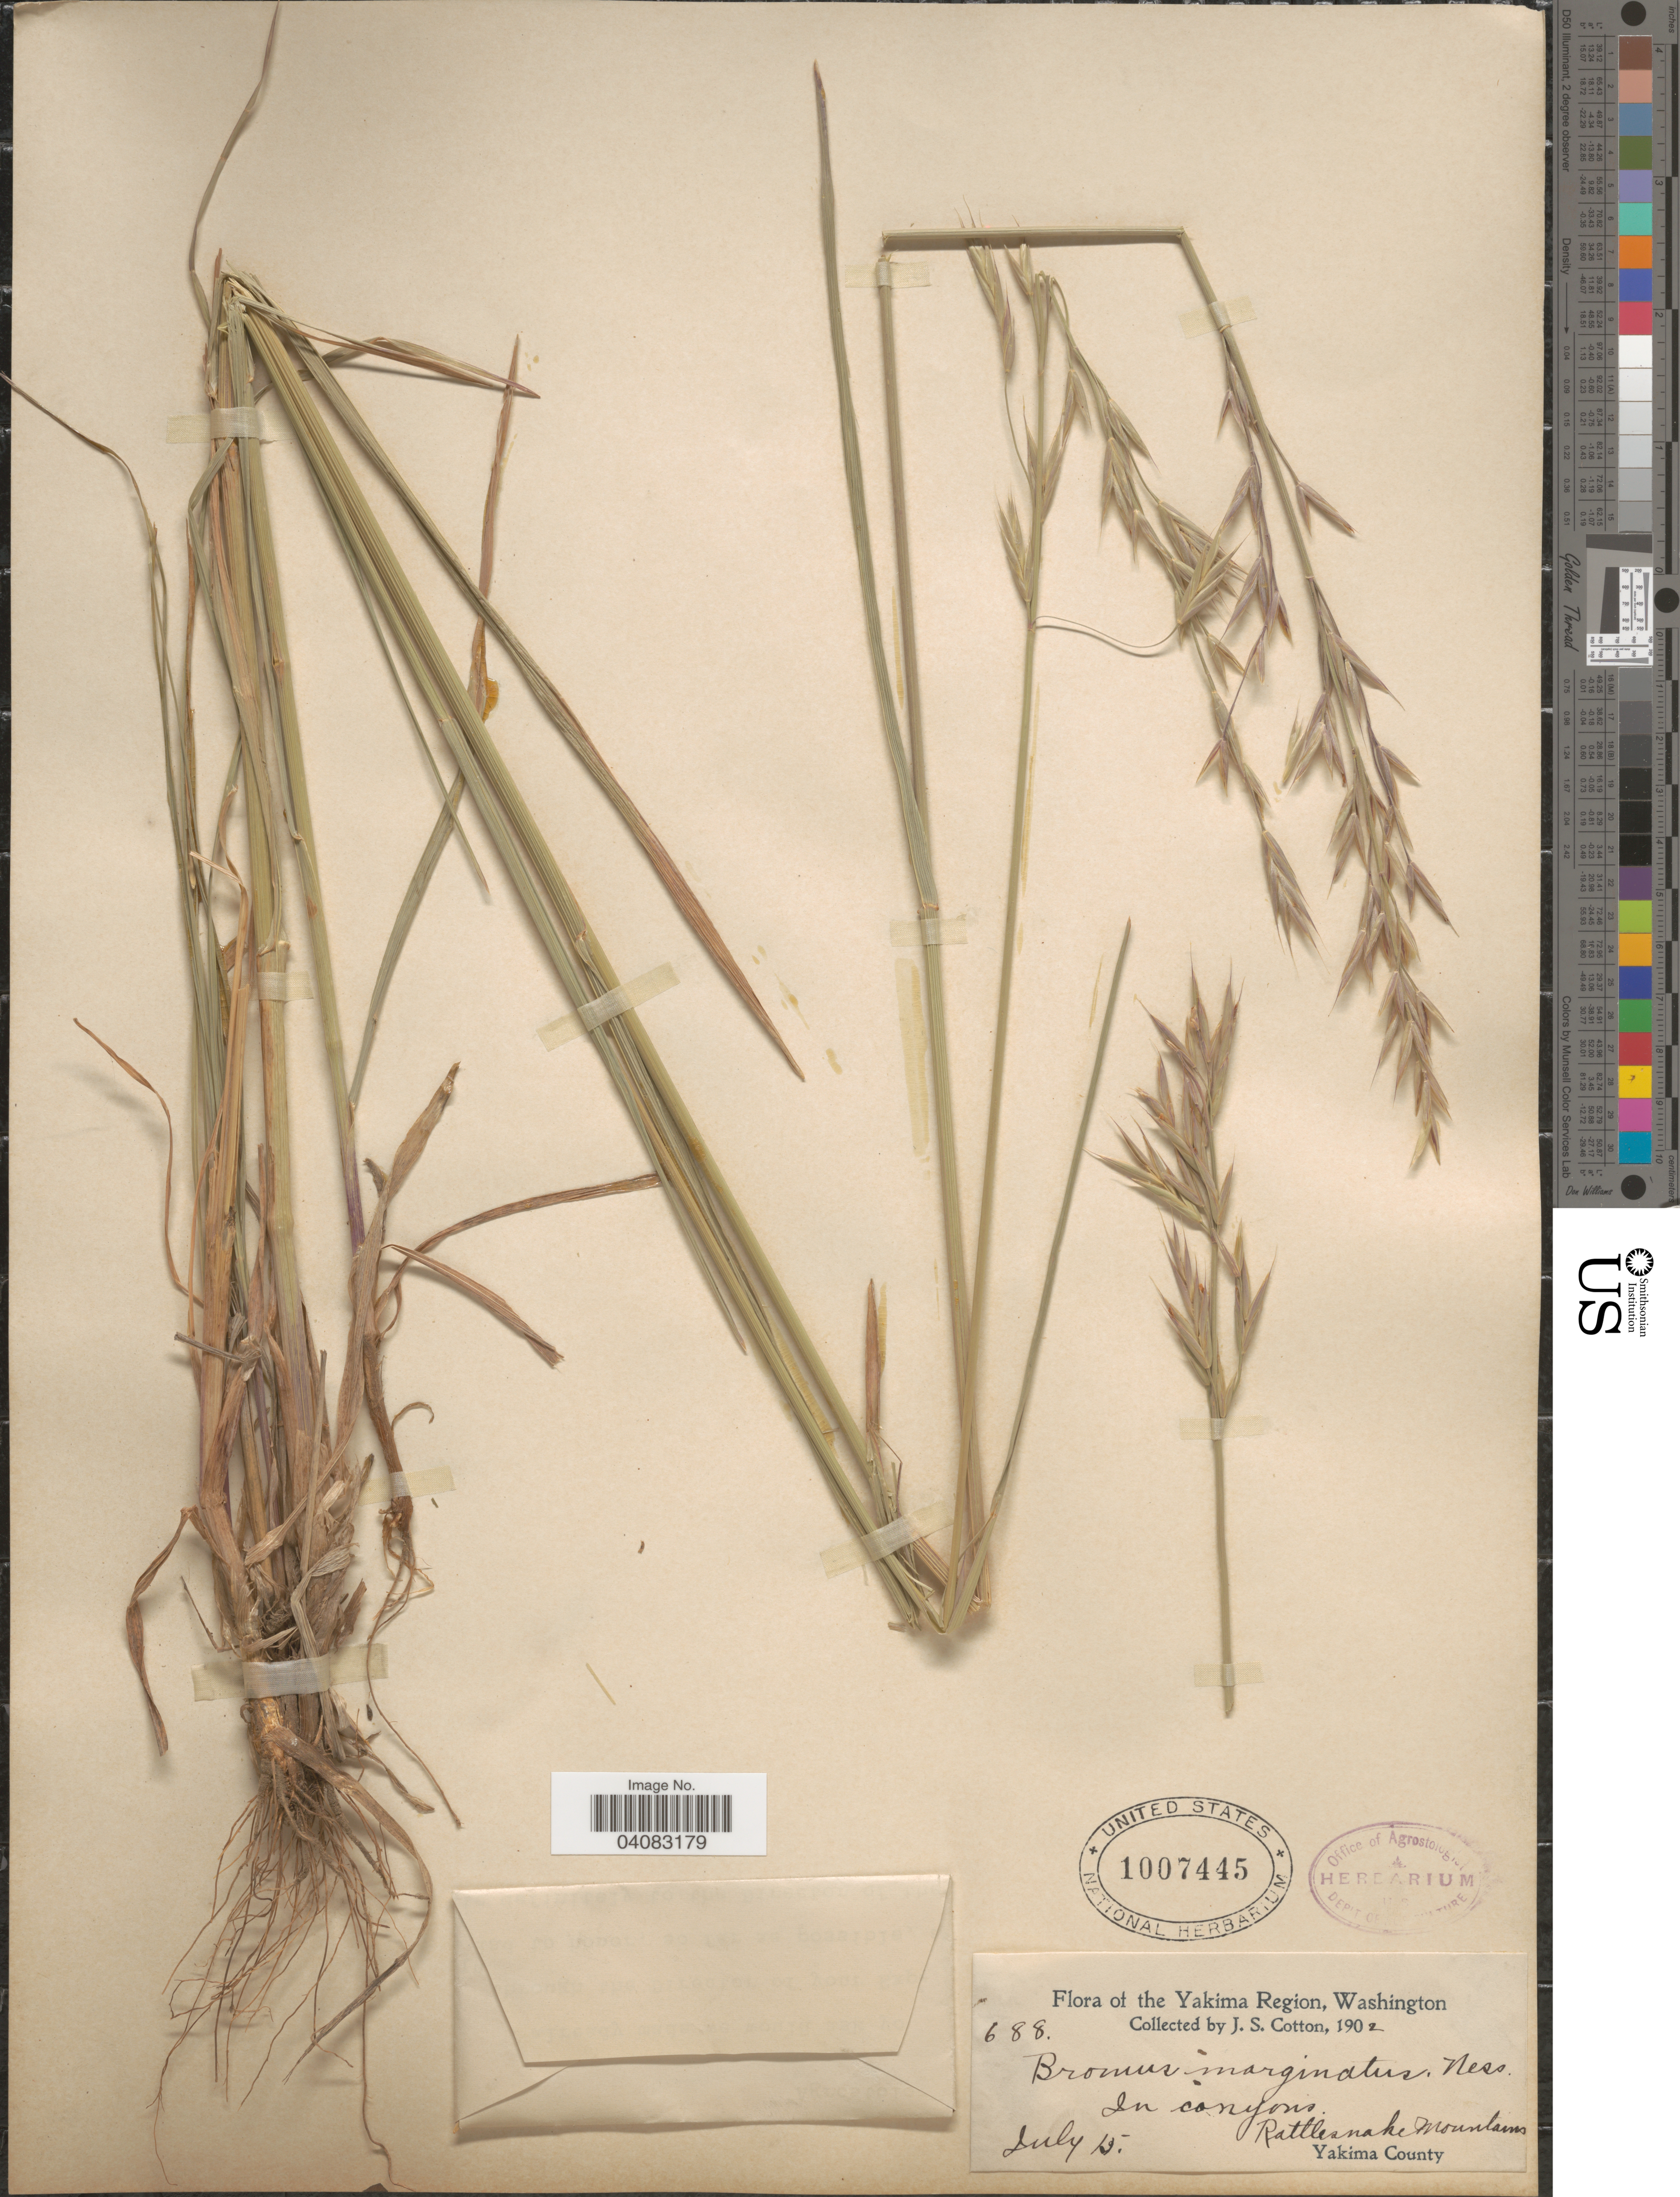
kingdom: Plantae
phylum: Tracheophyta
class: Liliopsida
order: Poales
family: Poaceae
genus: Bromus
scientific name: Bromus marginatus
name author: Nees ex Steud.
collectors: J. S. Cotton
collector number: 688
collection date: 1902-07-15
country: United States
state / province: Washington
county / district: Yakima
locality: The Yakima Region. In canyons. Rattlesnake Mountains. Yakima County.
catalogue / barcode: US 1007445